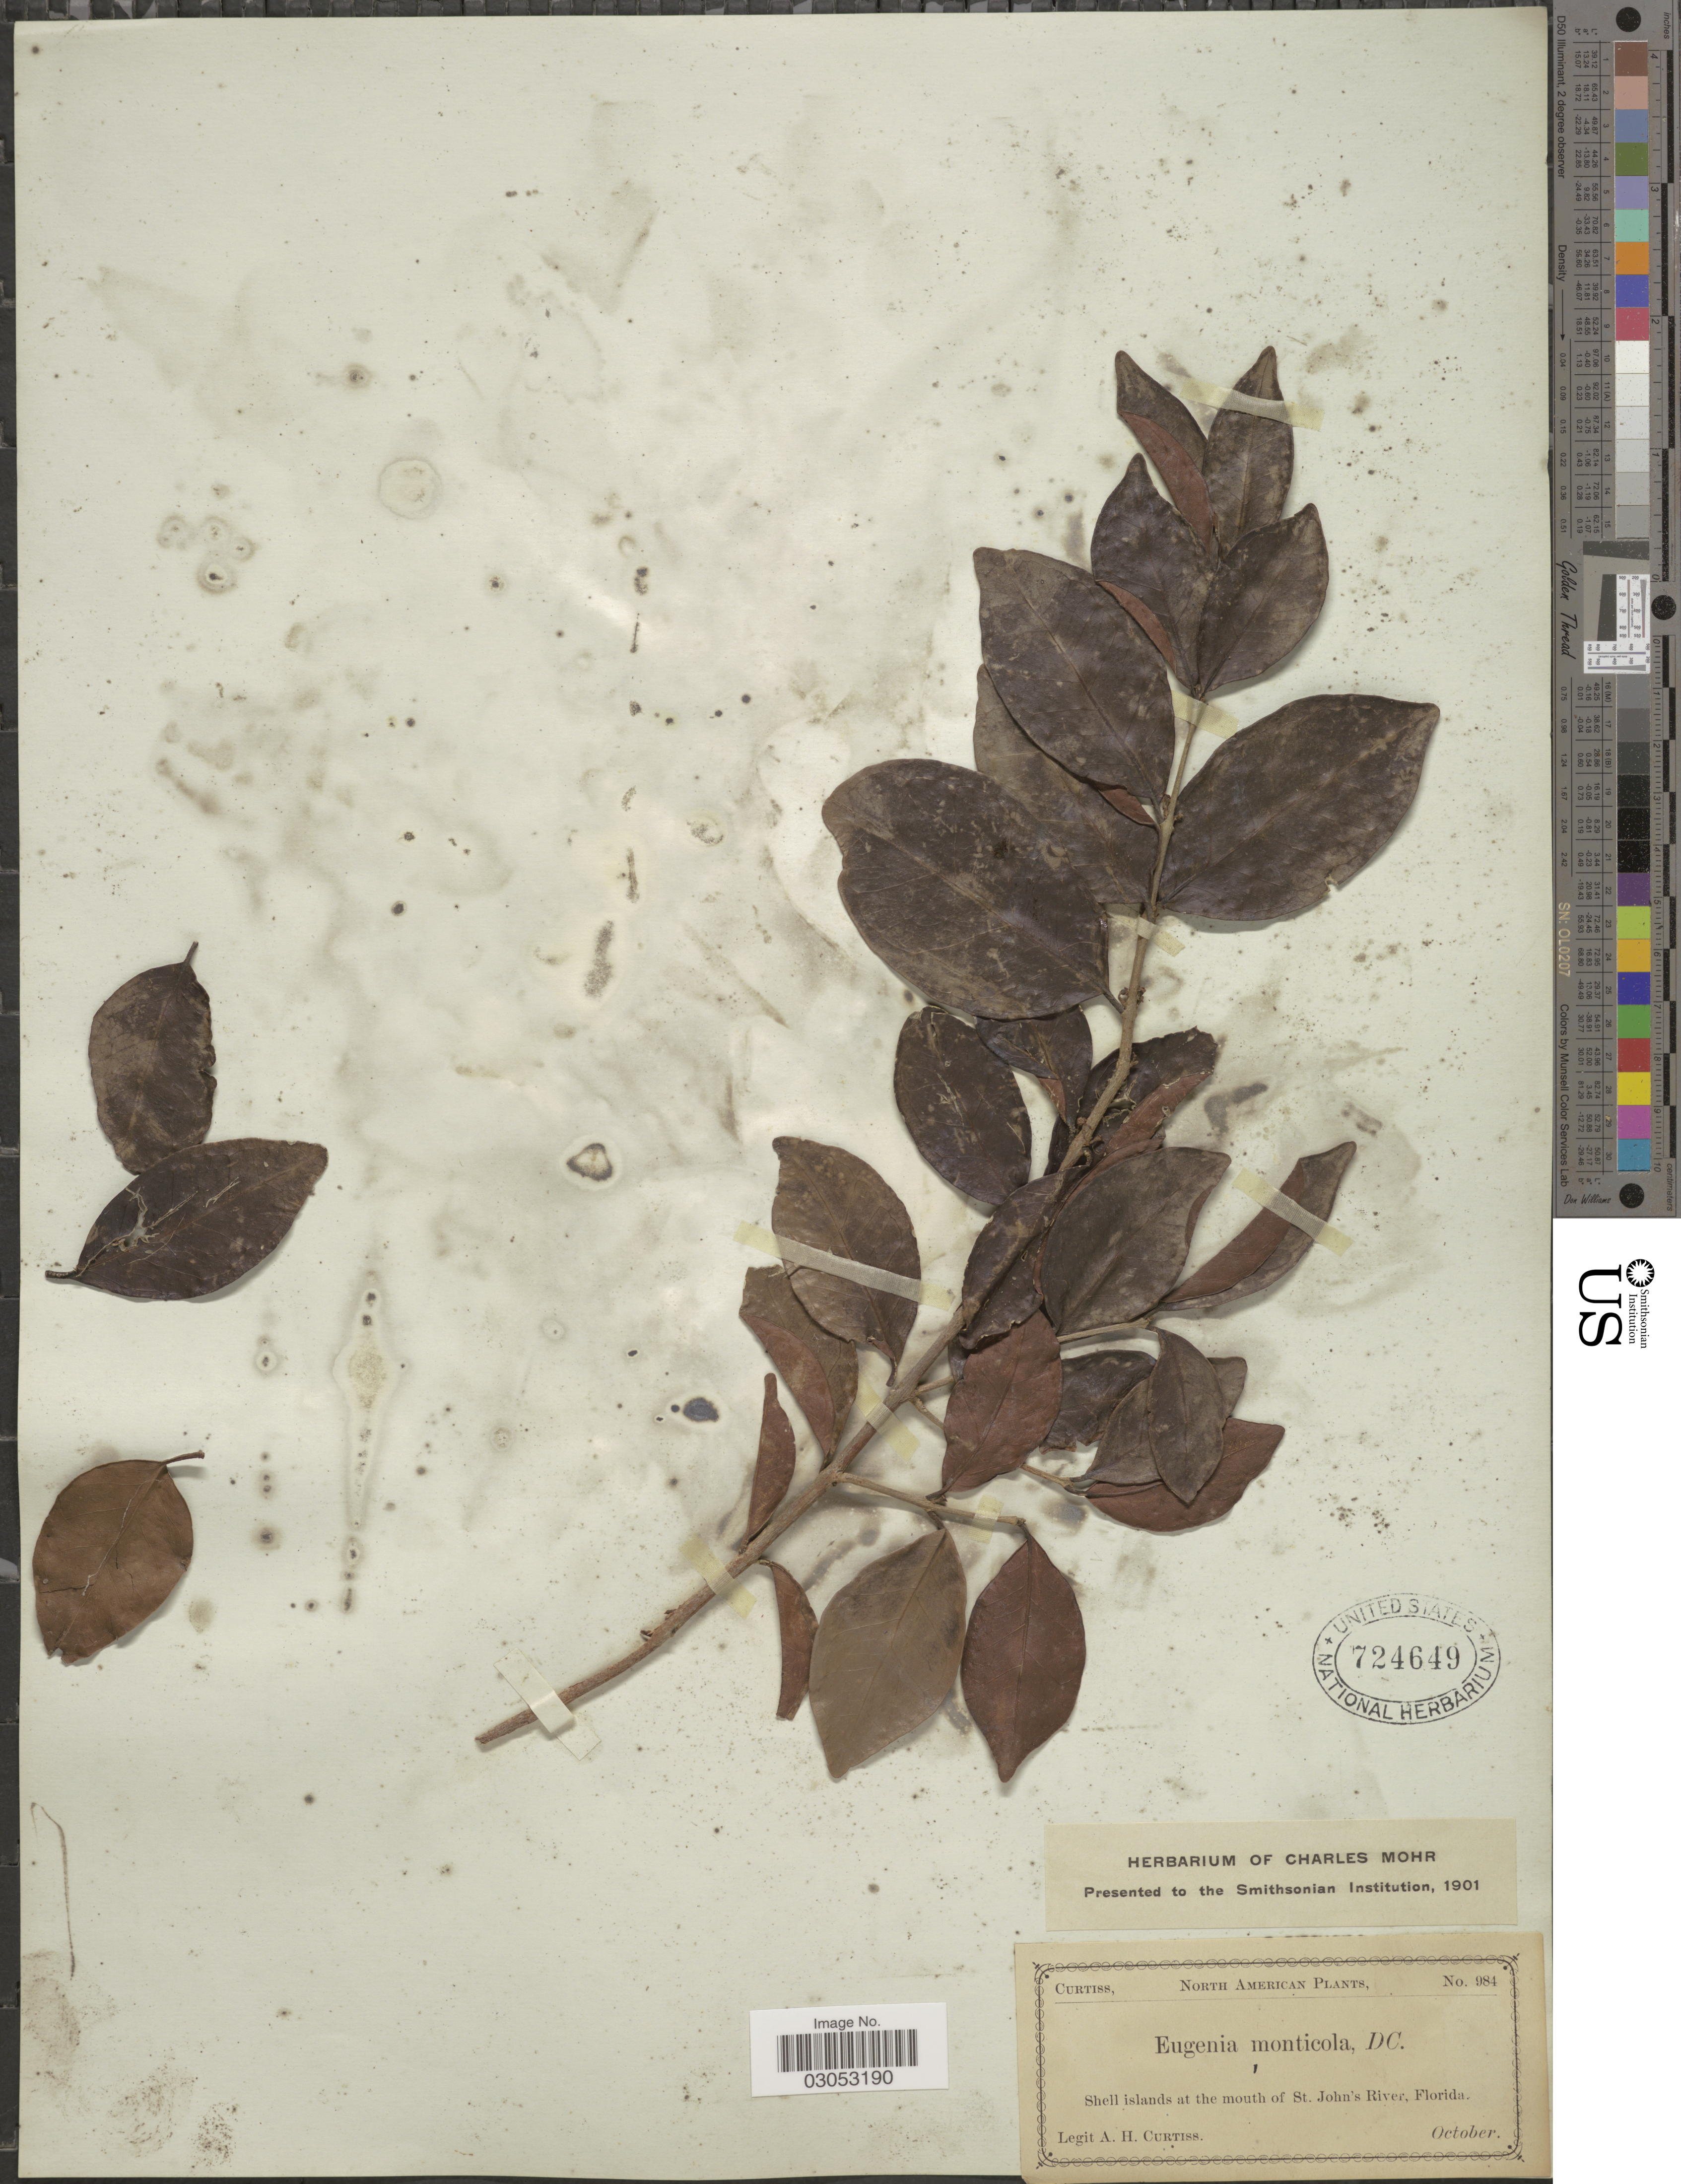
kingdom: Plantae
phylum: Tracheophyta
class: Magnoliopsida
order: Myrtales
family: Myrtaceae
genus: Eugenia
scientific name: Eugenia axillaris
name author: (Sw.) Willd.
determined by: Strong, Mark T., (BOT), Smithsonian Institution - National Museum of Natural History (UNITED STATES)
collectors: A. H. Curtiss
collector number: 984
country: United States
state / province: Florida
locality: Shell islands at the mouth of St. John's River.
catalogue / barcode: US 724649